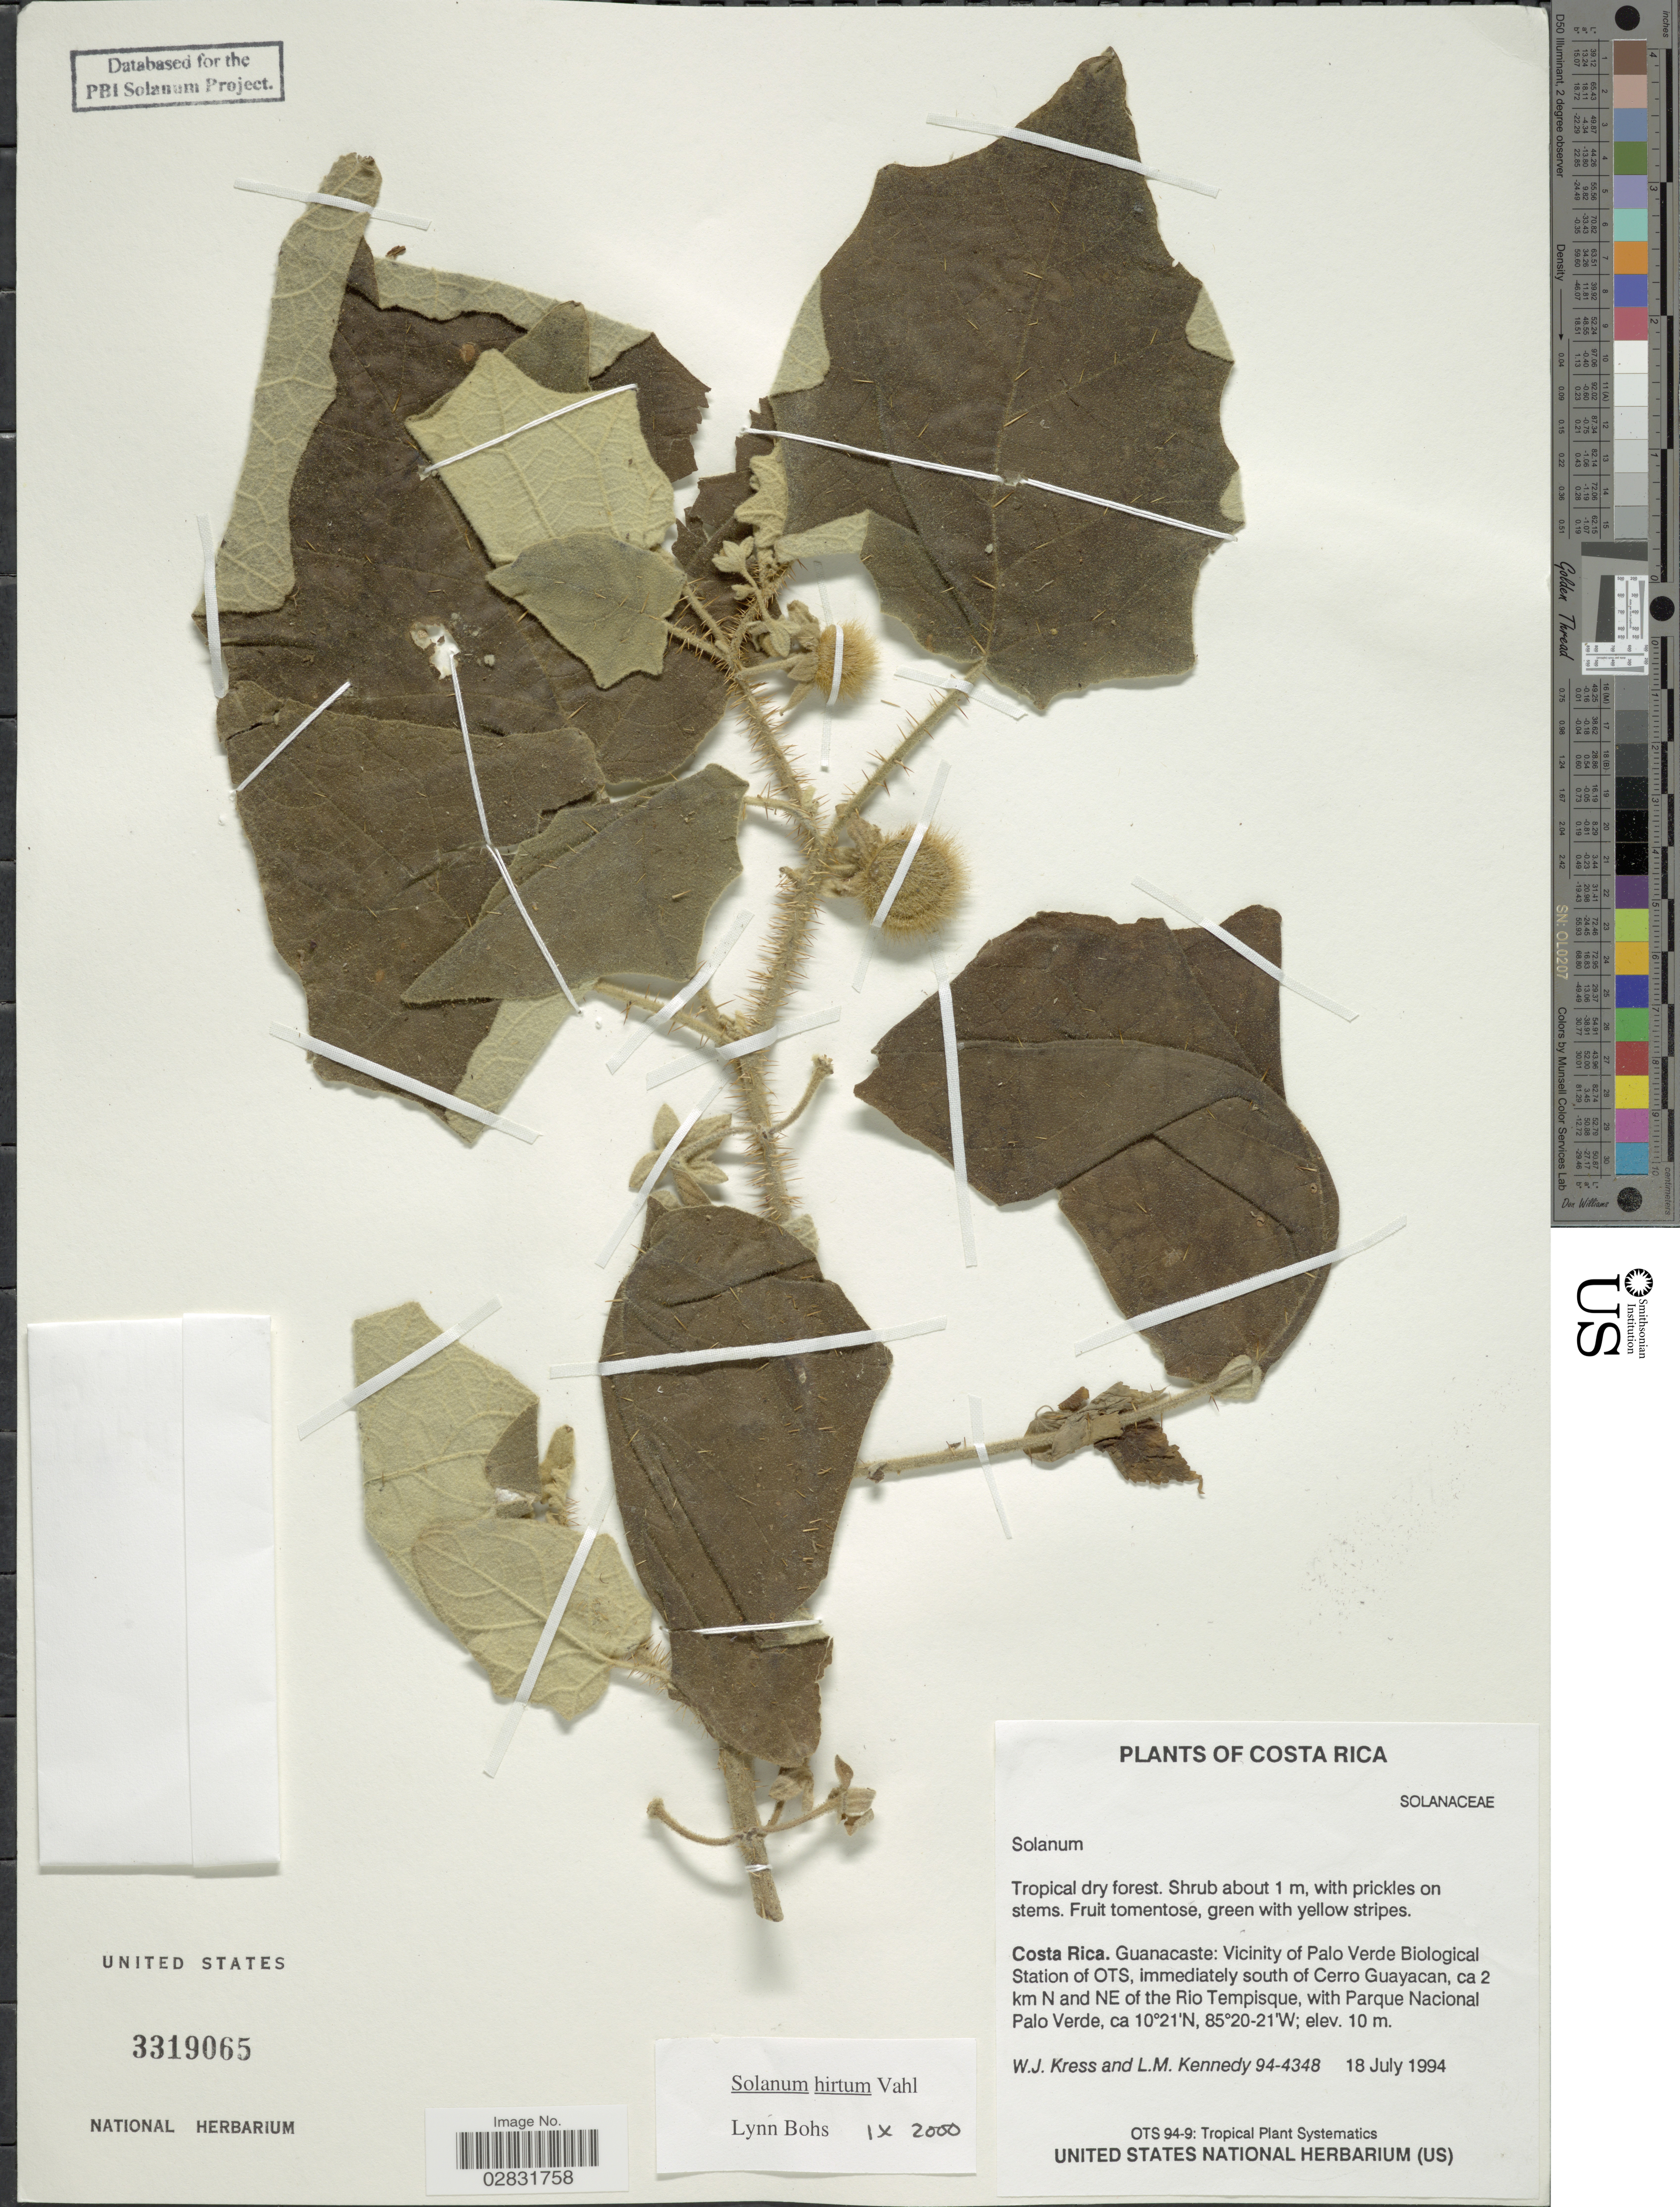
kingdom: Plantae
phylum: Tracheophyta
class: Magnoliopsida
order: Solanales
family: Solanaceae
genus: Solanum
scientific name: Solanum hirtum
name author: Vahl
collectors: W. J. Kress & L. M. Kennedy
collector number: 94-4348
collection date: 1994-07-18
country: Costa Rica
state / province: Guanacaste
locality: Vicinity of Palo Verde Biological Station of OTS, immediately south of Cerro Guayacan, ca 2 km N and NE of the Rio Tempisque, with Parque Nacional Palo Verde.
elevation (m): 10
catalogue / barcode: US 3319065